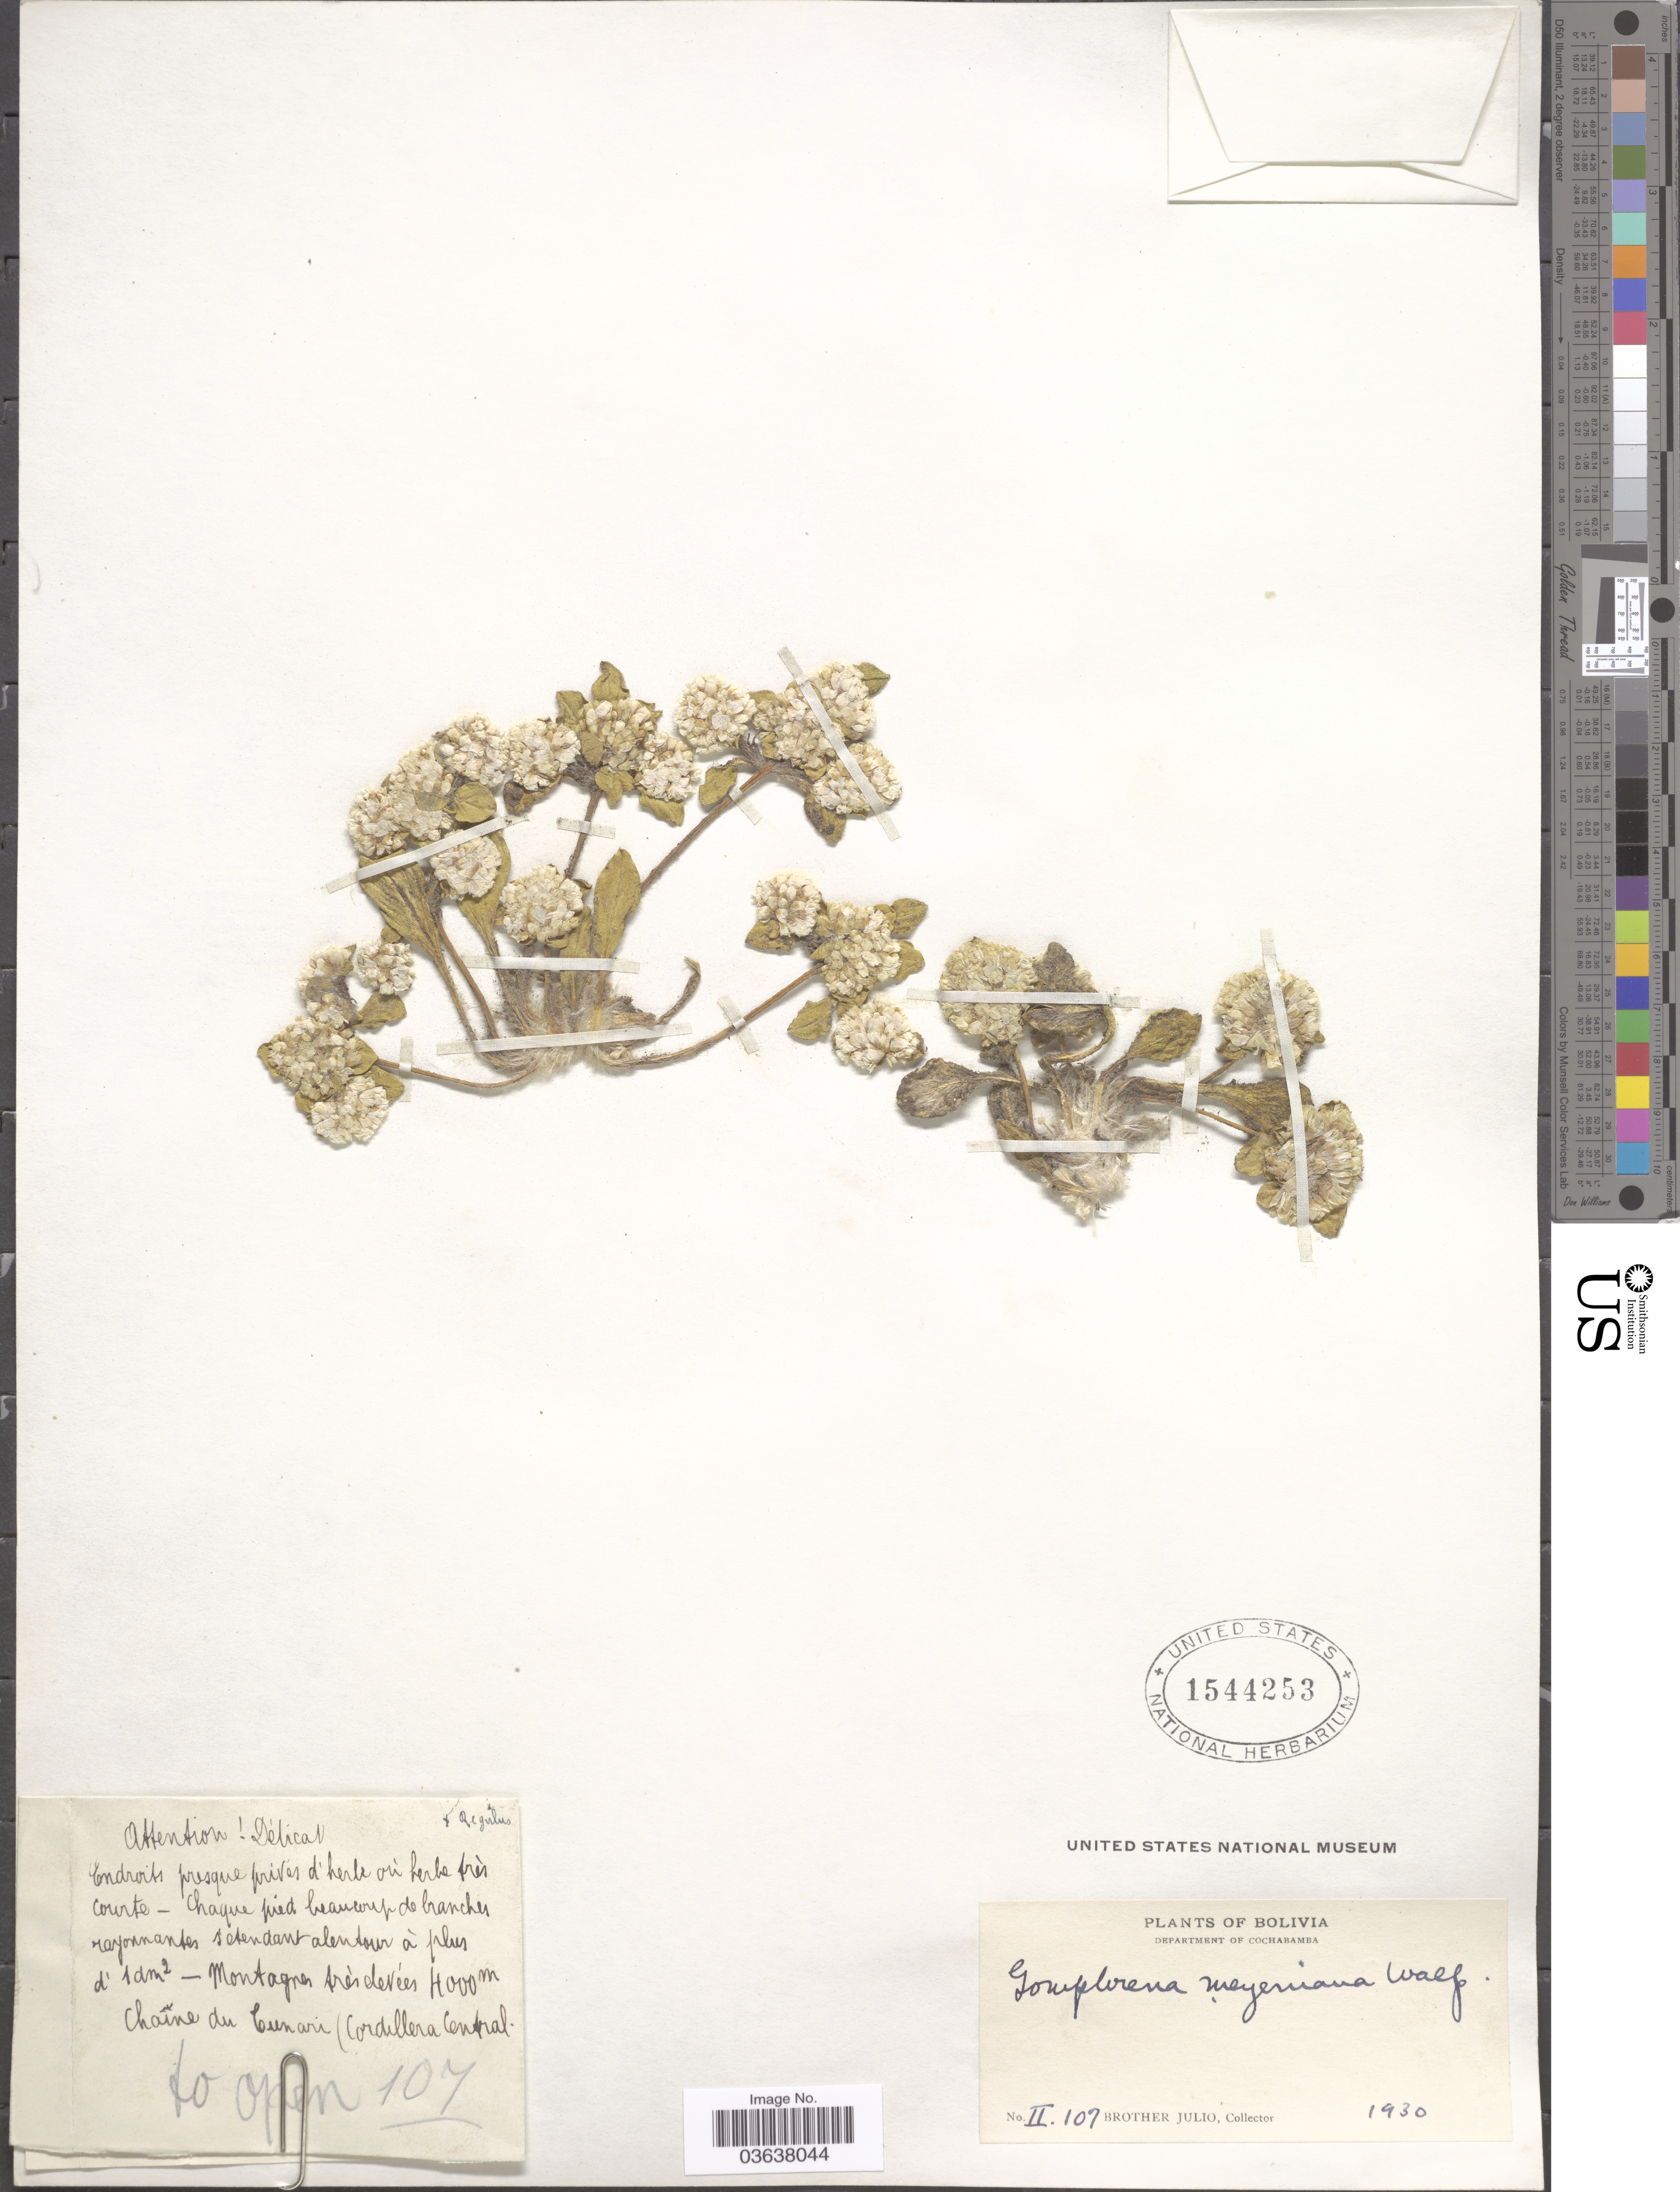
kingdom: Plantae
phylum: Tracheophyta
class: Magnoliopsida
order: Caryophyllales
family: Amaranthaceae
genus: Gomphrena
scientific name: Gomphrena meyeniana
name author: Walp.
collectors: Bro. Julio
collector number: II107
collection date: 1930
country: Bolivia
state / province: Cochabamba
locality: Department of Cochabamba. Montagnes très devées, Chaine du Cunari (Cordillera Central).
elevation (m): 4000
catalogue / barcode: US 1544253